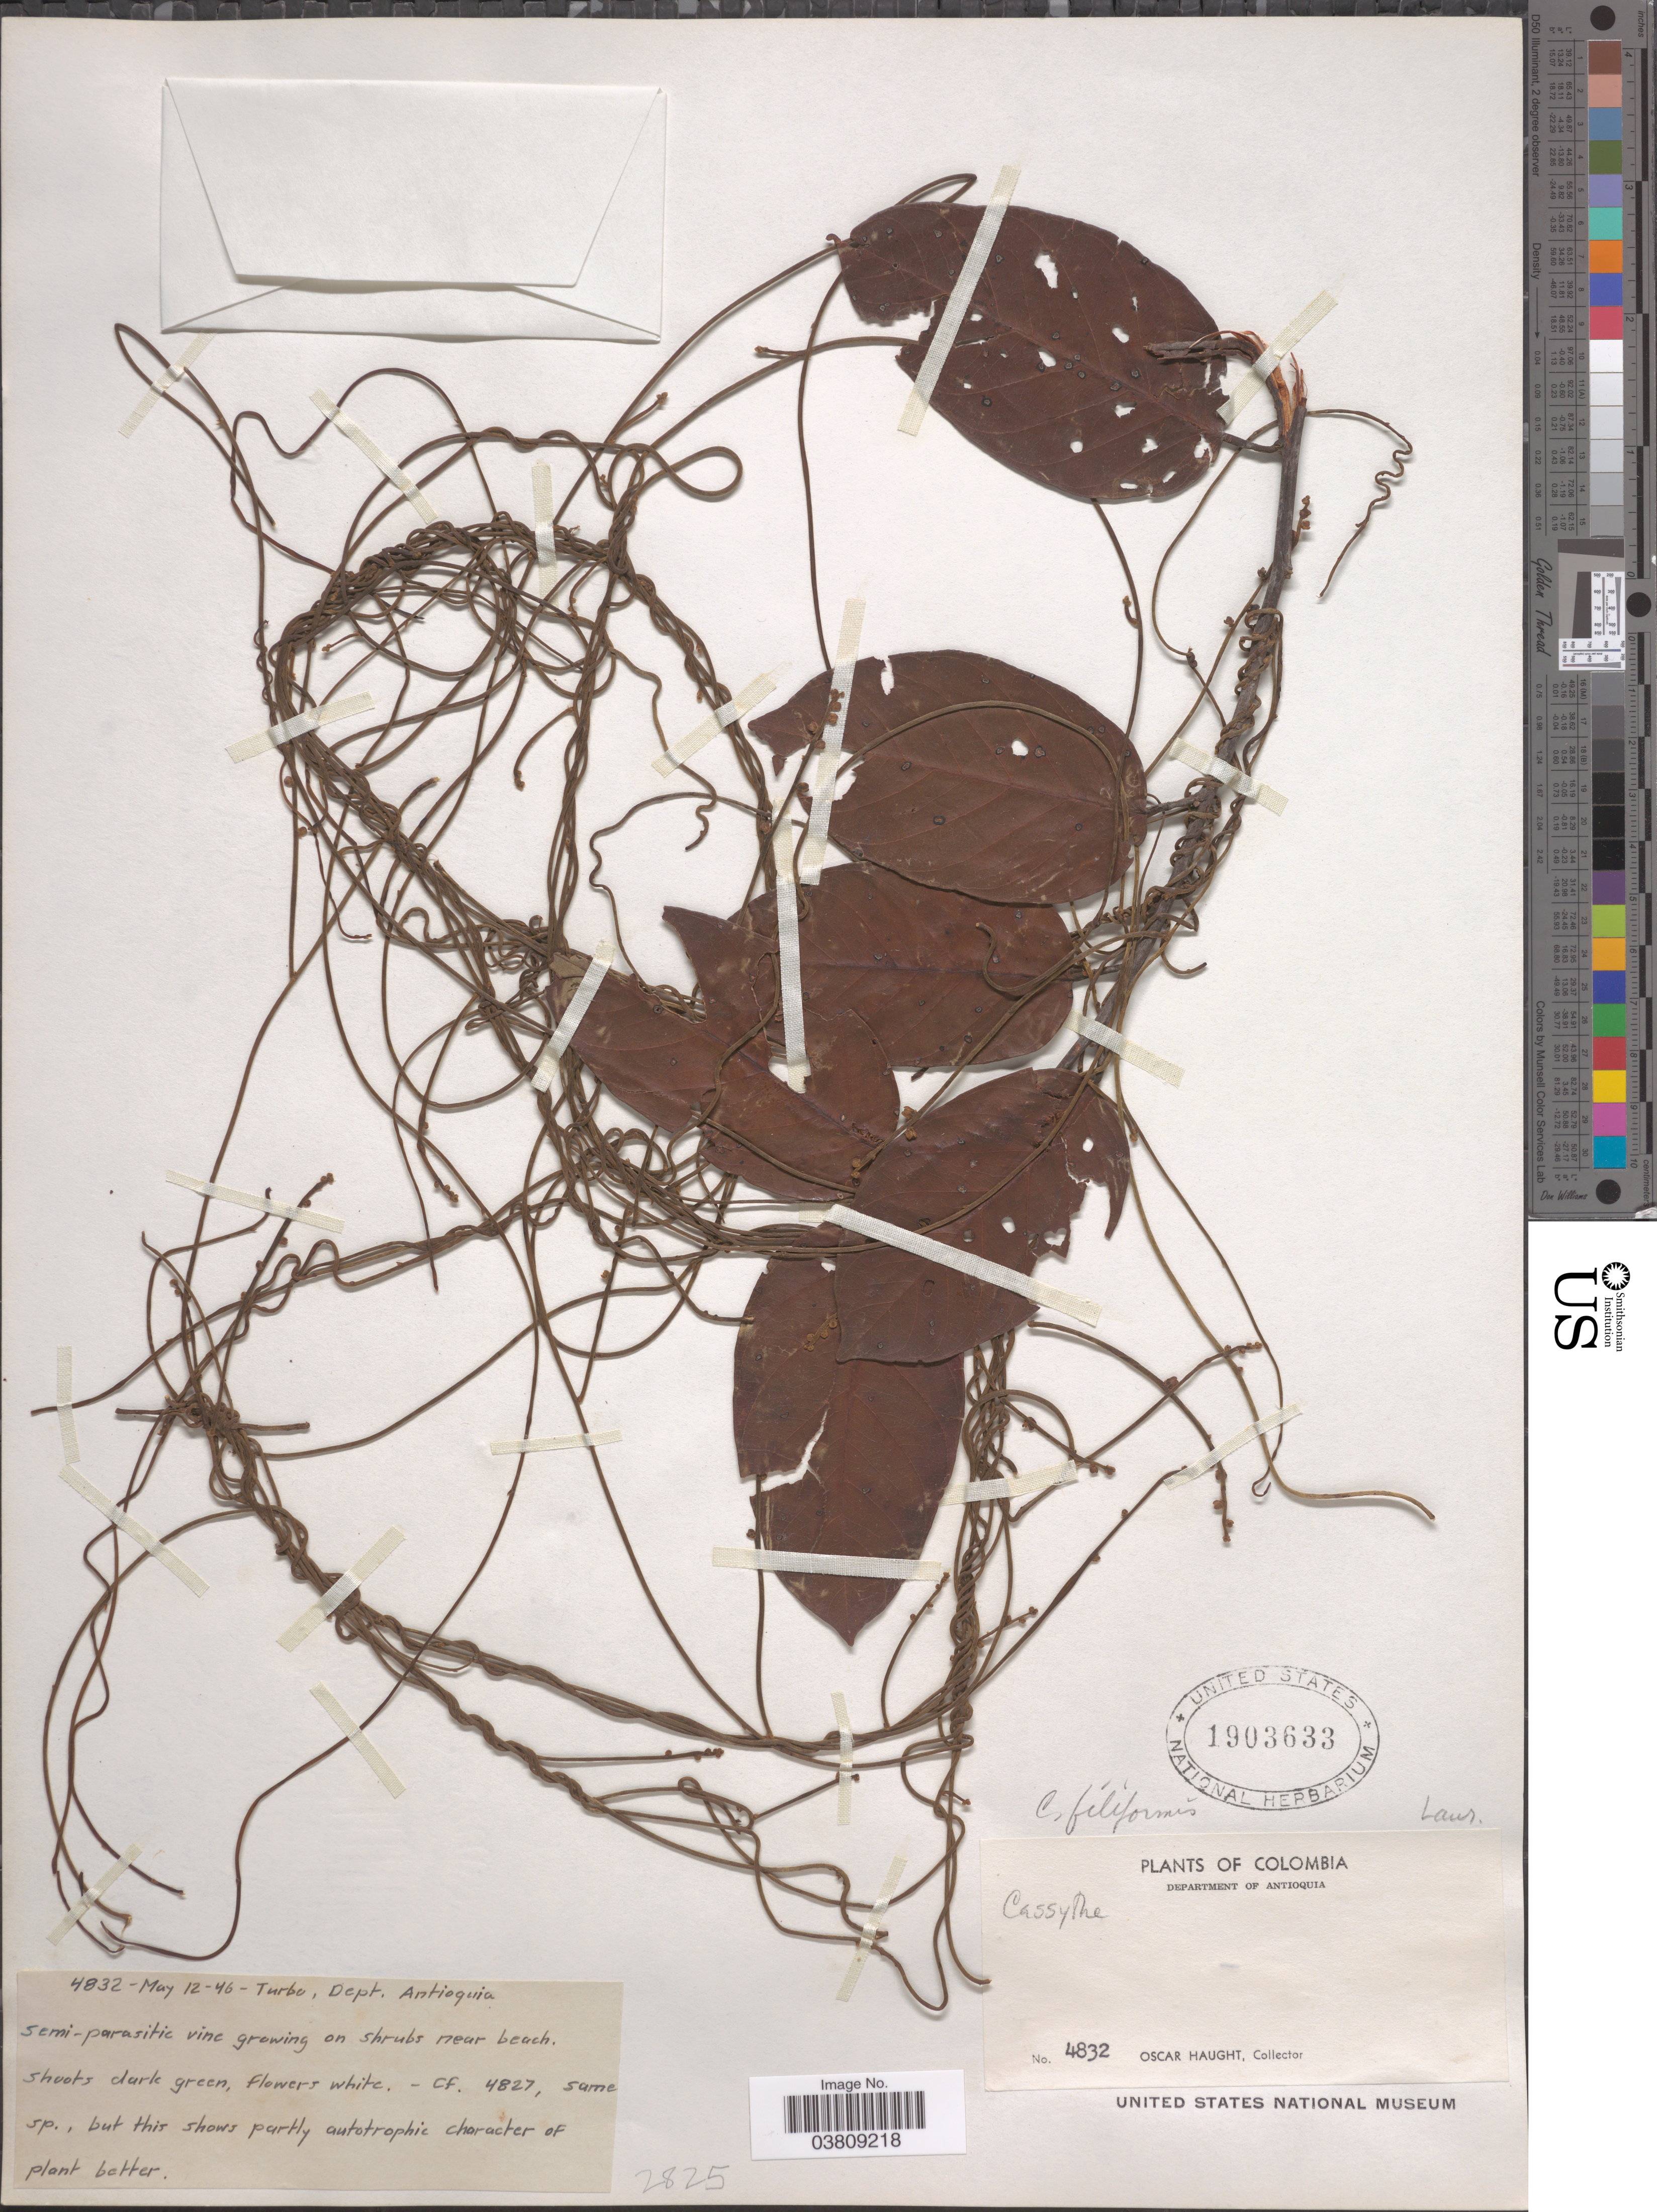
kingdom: Plantae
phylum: Tracheophyta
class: Magnoliopsida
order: Laurales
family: Lauraceae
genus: Cassytha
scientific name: Cassytha filiformis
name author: L.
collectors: O. L. Haught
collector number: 4832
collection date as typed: Transcribed d/m/y: 12/5/46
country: Colombia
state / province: Antioquia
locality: Department of Antioquia. Turbo, Dept. Antioquia. Near beach.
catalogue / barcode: US 1903633